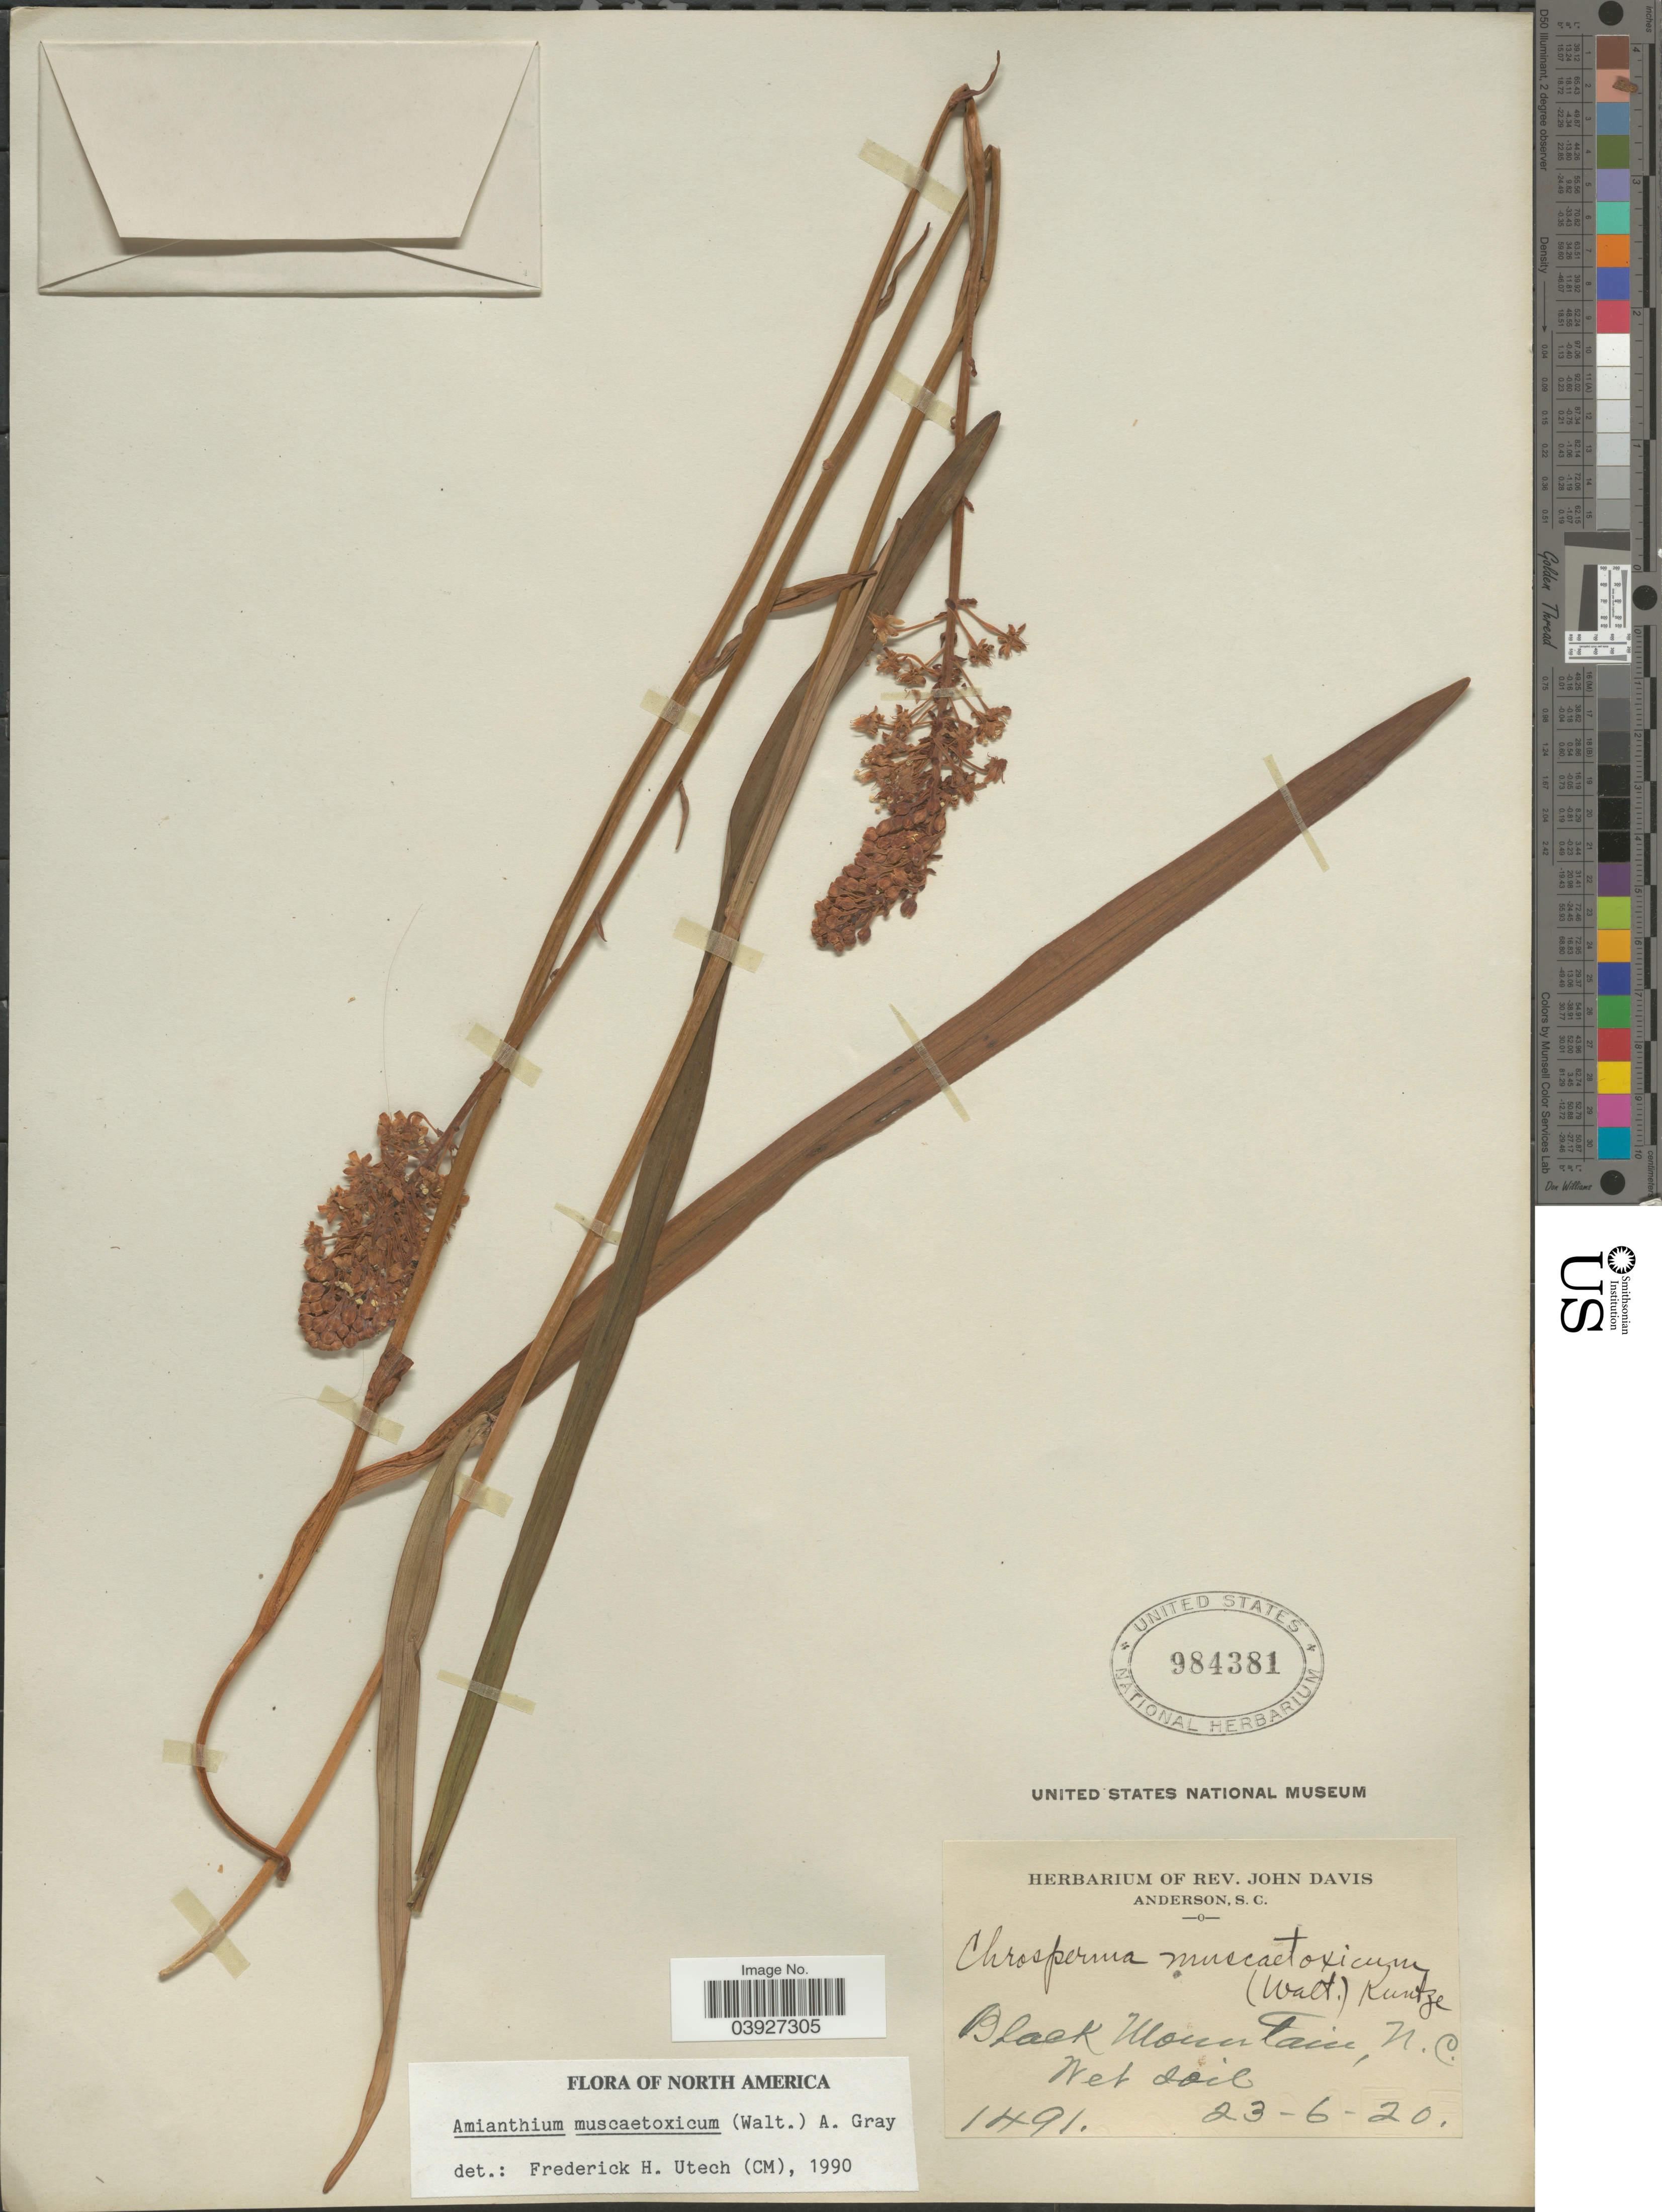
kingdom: Plantae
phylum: Tracheophyta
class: Liliopsida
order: Liliales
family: Melanthiaceae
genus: Amianthium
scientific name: Amianthium muscitoxicum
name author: (Walter) A. Gray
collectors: ex herb. Rev. John Davis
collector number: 1491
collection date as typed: Transcribed d/m/y: 23/6/20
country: United States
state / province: South Carolina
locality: Black Mountain.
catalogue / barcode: US 984381